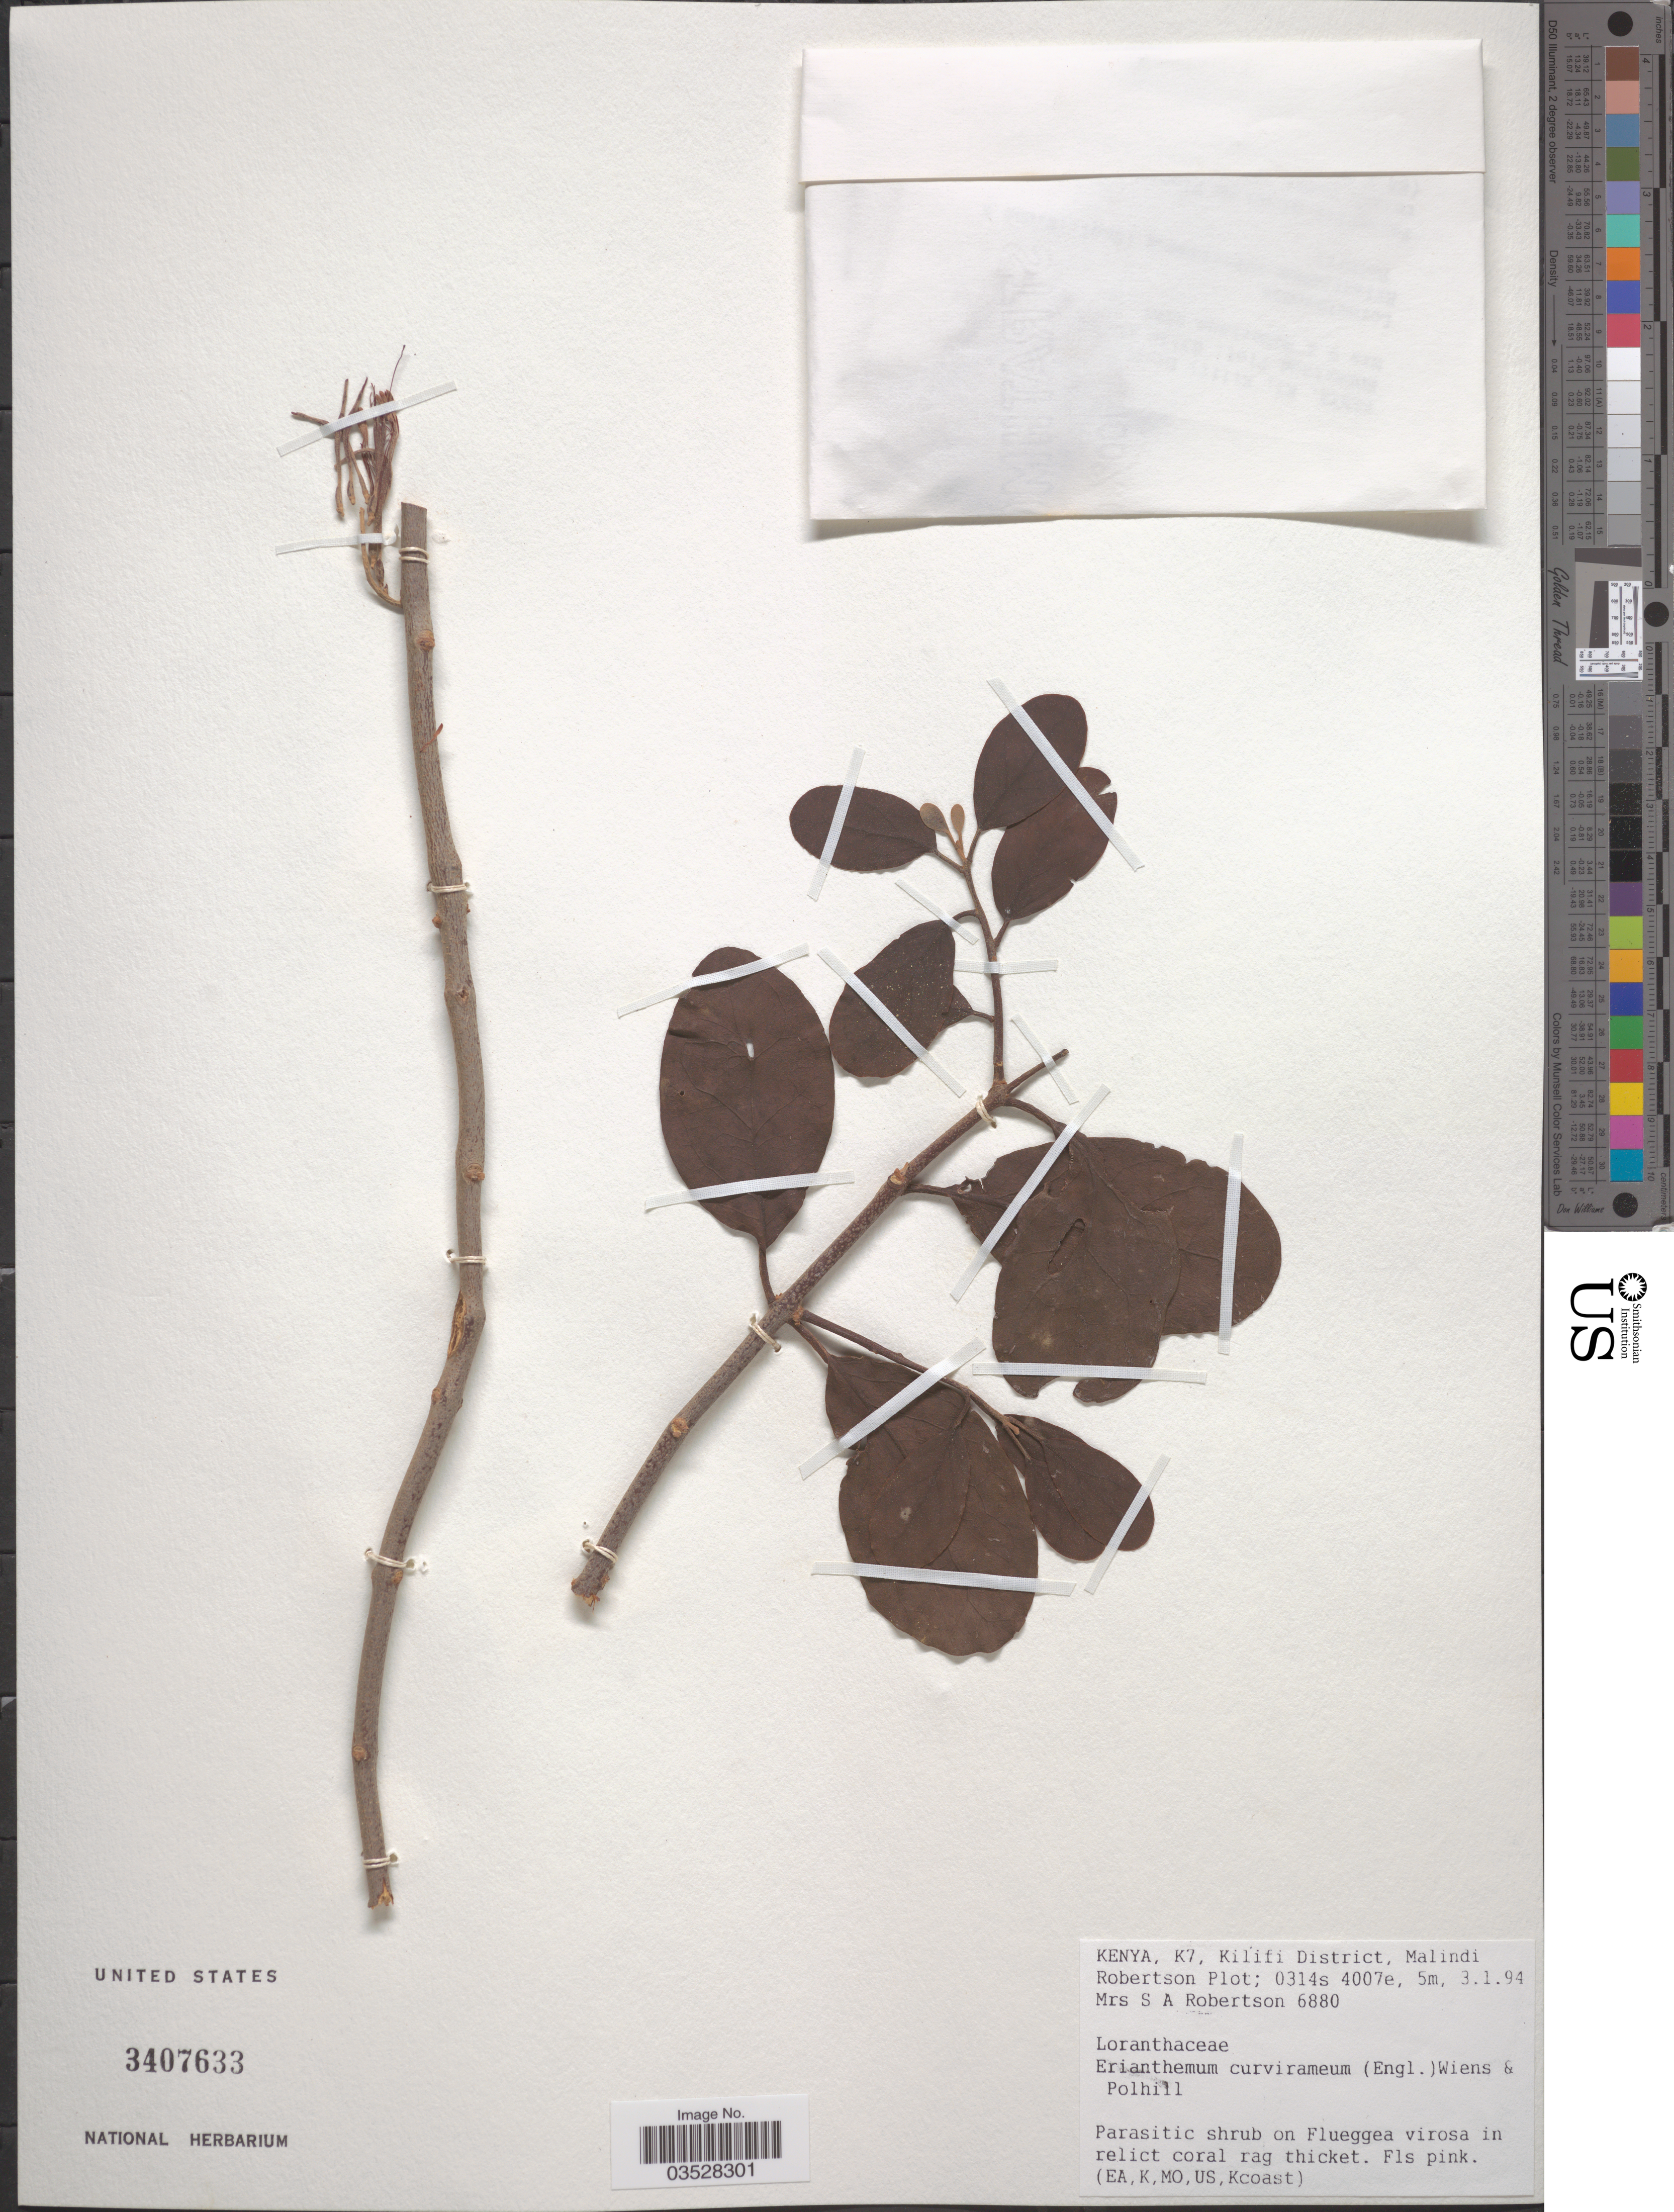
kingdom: Plantae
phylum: Tracheophyta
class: Magnoliopsida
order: Santalales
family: Loranthaceae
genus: Elytranthe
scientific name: Elytranthe curvirameum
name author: (Engl.) Wiens & Polhill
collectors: S. Robertson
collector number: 6880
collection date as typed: Transcribed d/m/y: 3/1/94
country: Kenya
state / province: Kilifi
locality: K7, Kilifi District, Malindi Robertson Plot.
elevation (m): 5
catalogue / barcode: US 3407633